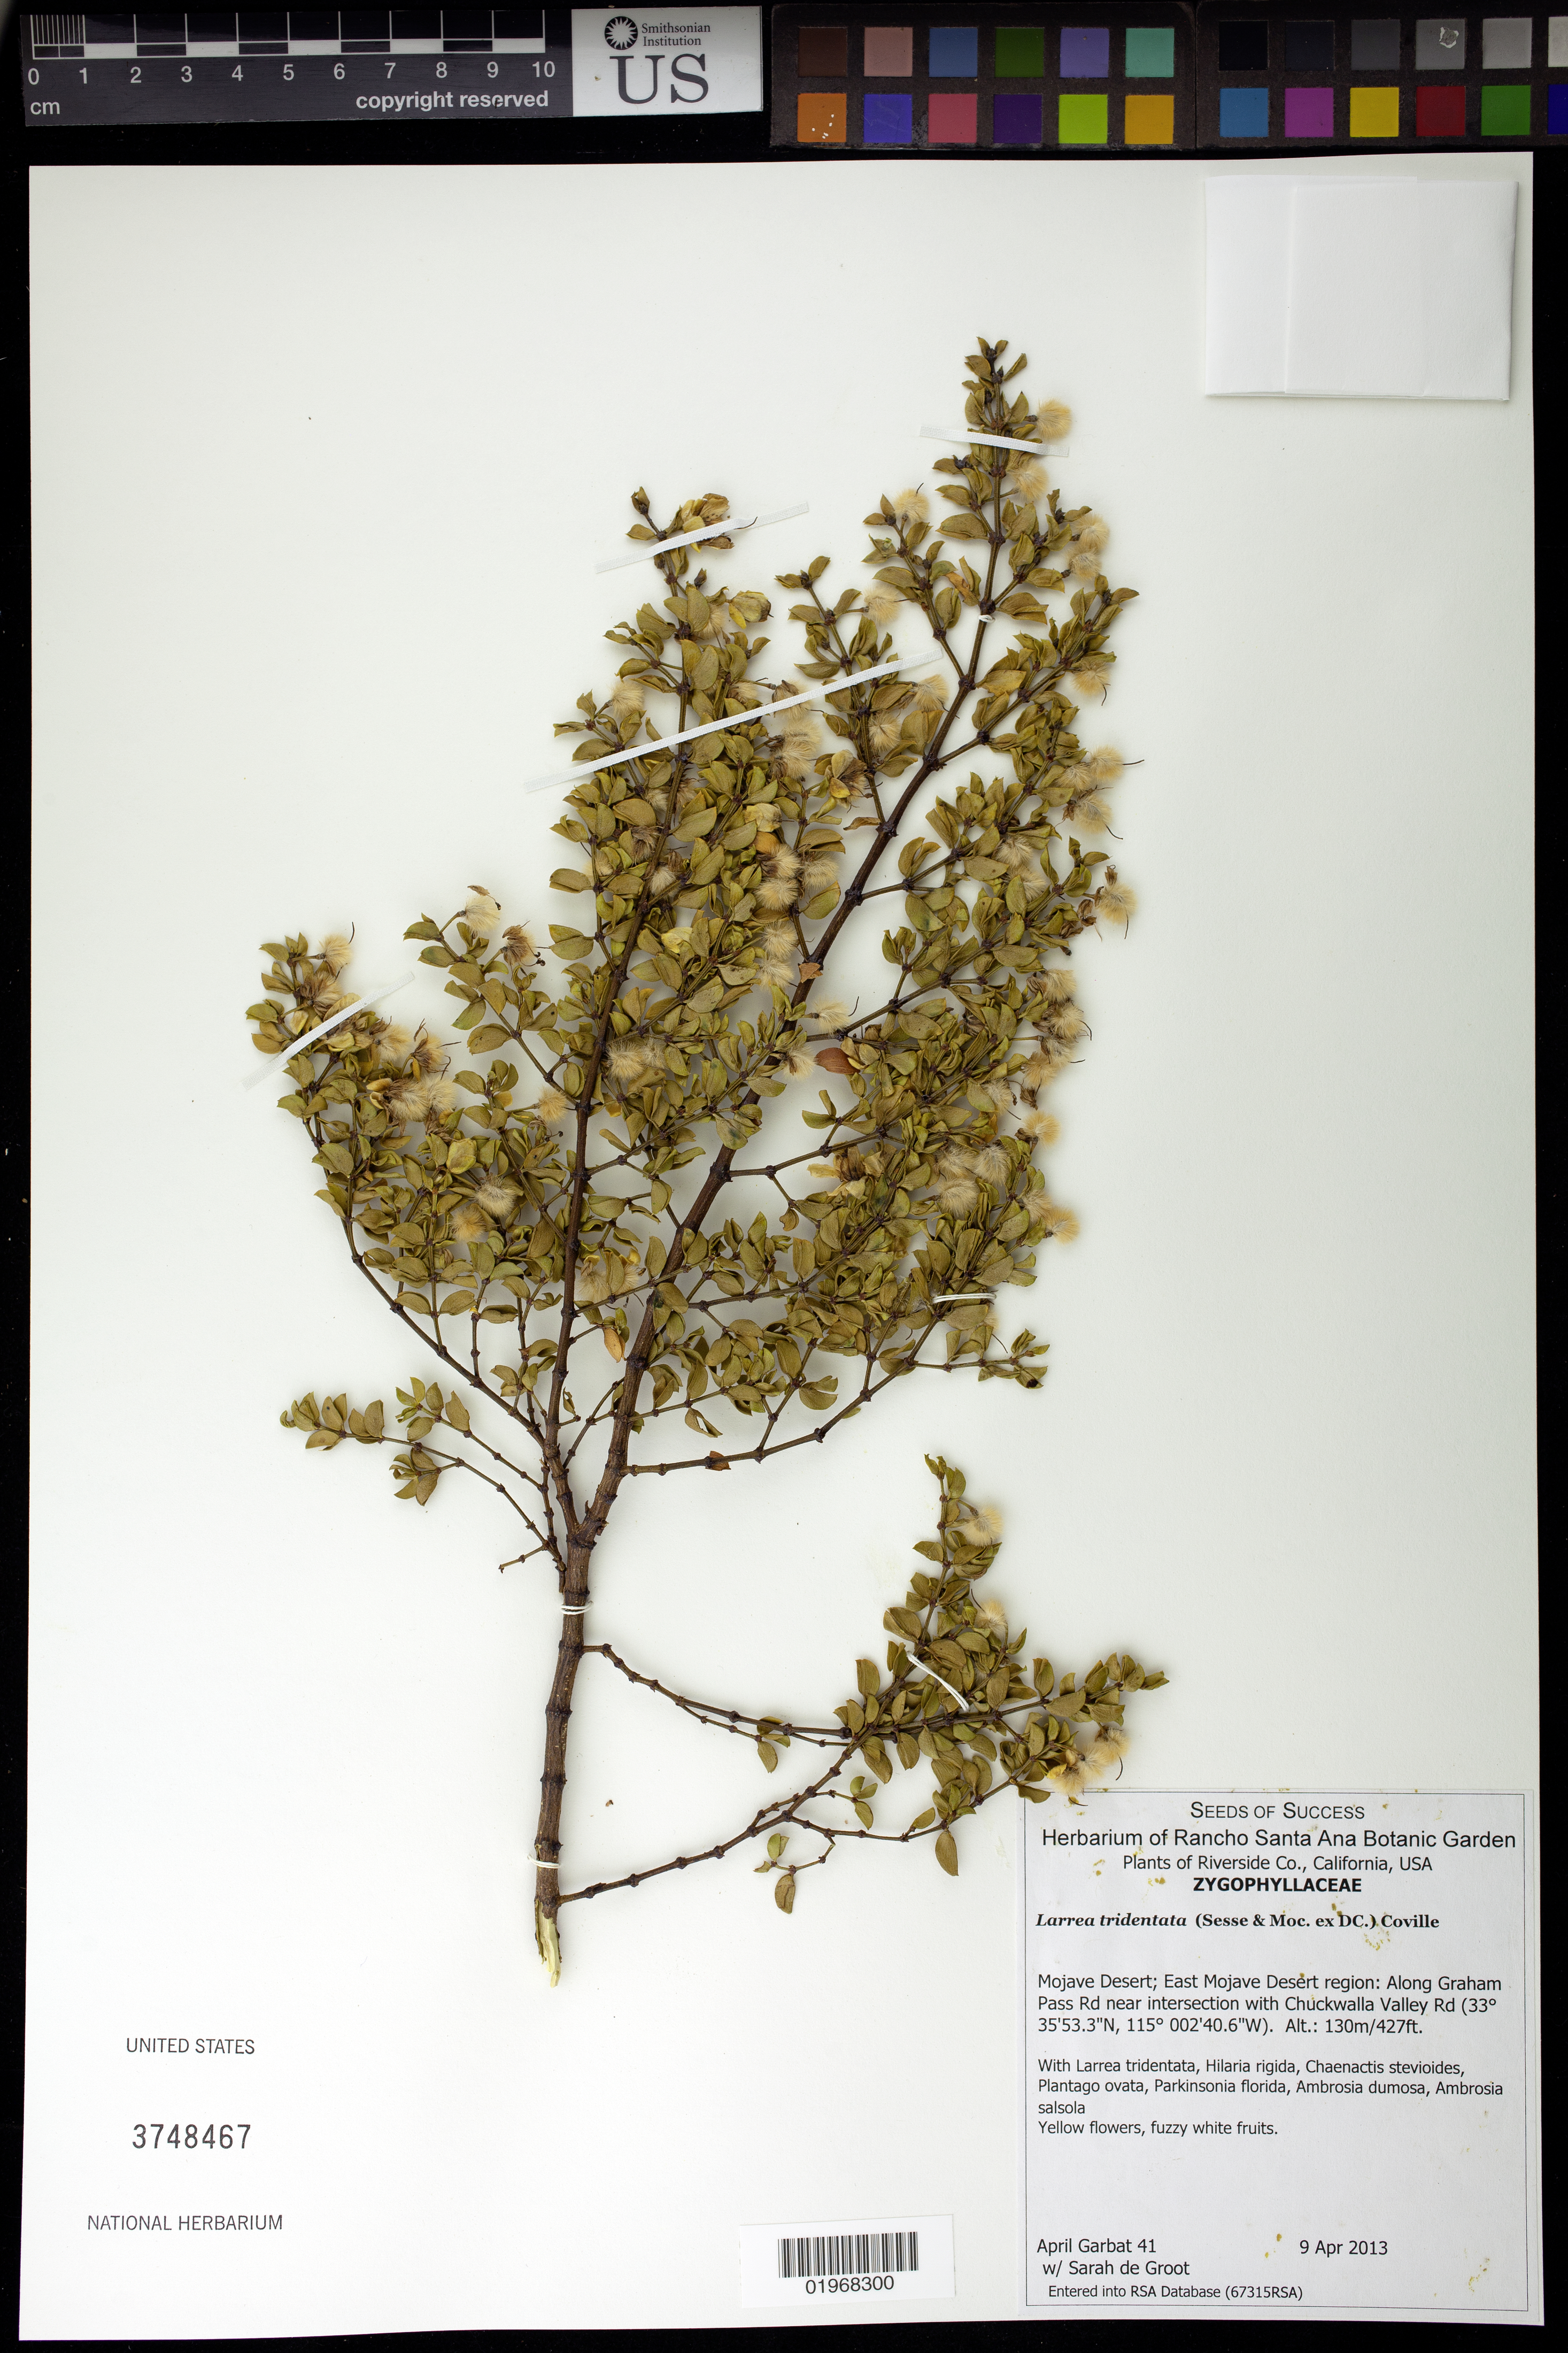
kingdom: Plantae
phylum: Tracheophyta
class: Magnoliopsida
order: Zygophyllales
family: Zygophyllaceae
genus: Larrea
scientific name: Larrea tridentata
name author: (Sessé & Moc. ex DC.) Coville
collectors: A. Garbat & S. De Groot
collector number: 41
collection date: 2013-04-09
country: United States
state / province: California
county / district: Riverside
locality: Mojave Desert, East Mojave Desert region: Along Graham Pass Rd near intersection with Chuckwalla Valley Rd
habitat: With Hilaria rigida, Plantago ovata, Ambrosia dumosa, ect.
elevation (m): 130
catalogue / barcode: US 3748467